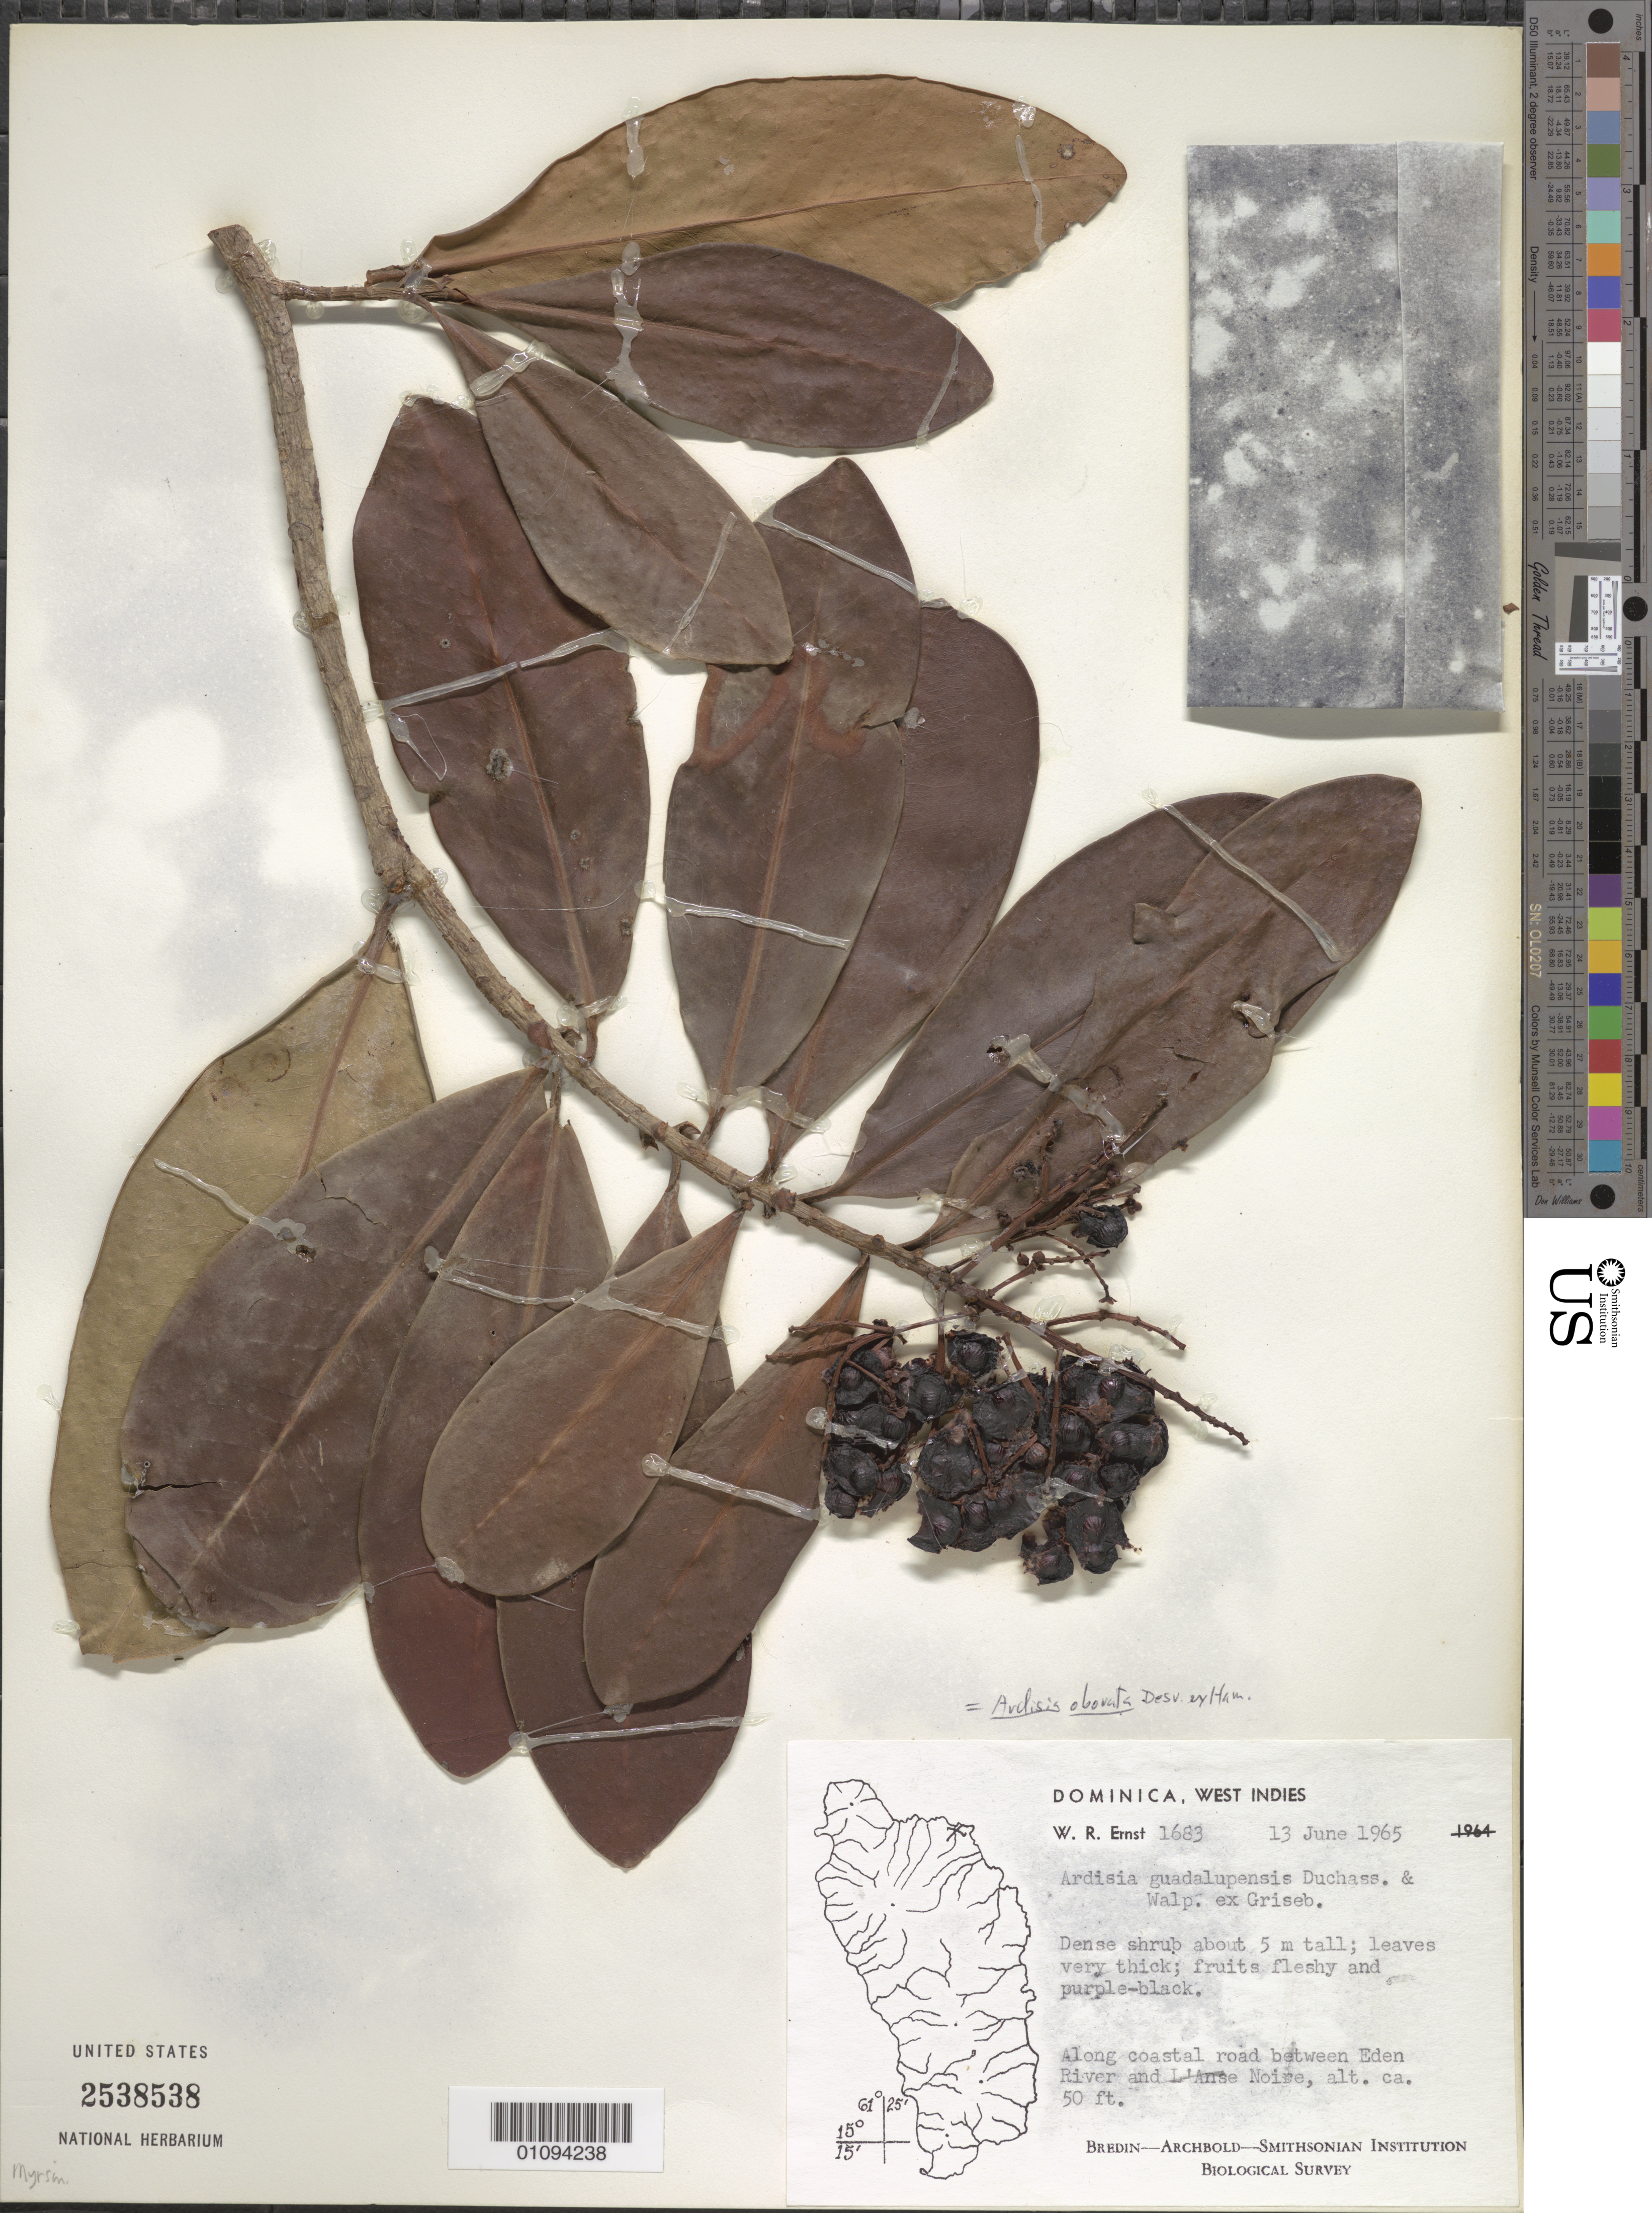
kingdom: Plantae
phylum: Tracheophyta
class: Magnoliopsida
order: Ericales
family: Primulaceae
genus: Ardisia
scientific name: Ardisia obovata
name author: Desv. ex Ham.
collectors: W. R. Ernst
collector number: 1683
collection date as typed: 13 Jun 1965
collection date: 1965-06-13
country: Dominica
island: Dominica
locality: Road between Eden River and L'Anse Noise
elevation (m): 15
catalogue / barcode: US 2538538